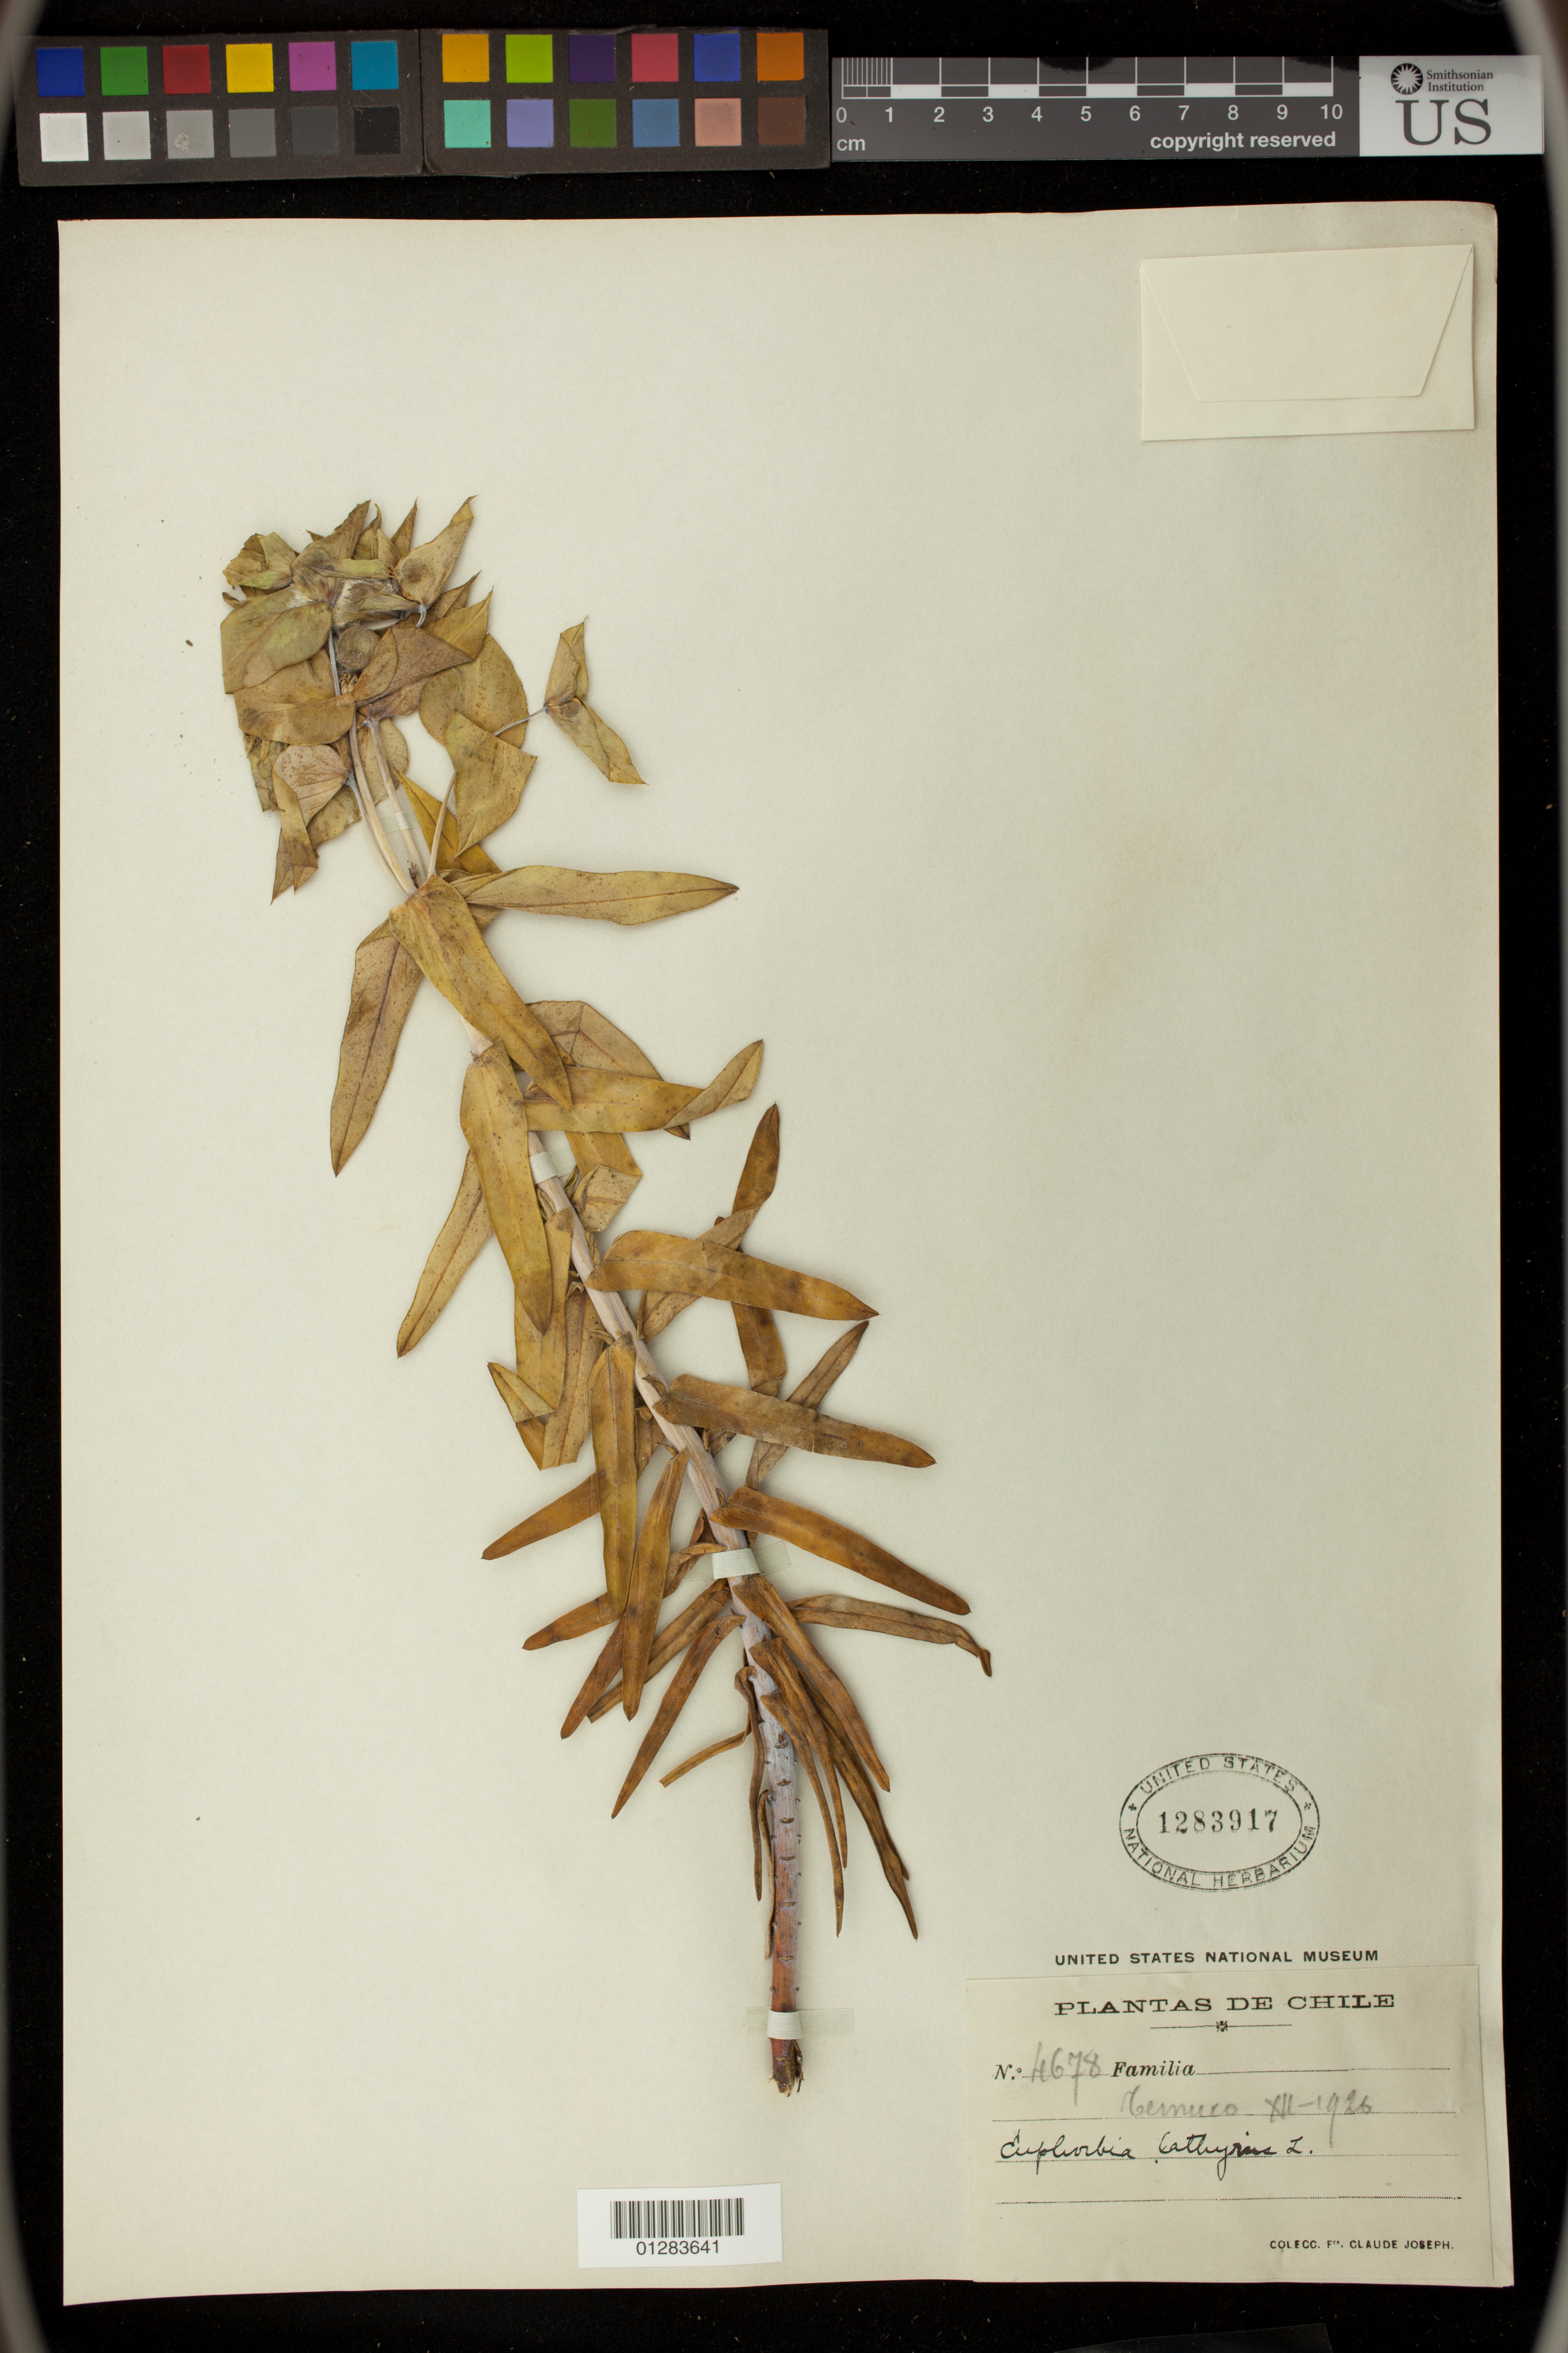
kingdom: Plantae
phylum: Tracheophyta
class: Magnoliopsida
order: Malpighiales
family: Euphorbiaceae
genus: Euphorbia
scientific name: Euphorbia lathyris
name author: L.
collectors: Bro. Claude-Joseph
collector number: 4678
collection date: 1926-12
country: Chile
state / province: Araucanía (IX)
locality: Temuco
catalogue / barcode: US 1283917